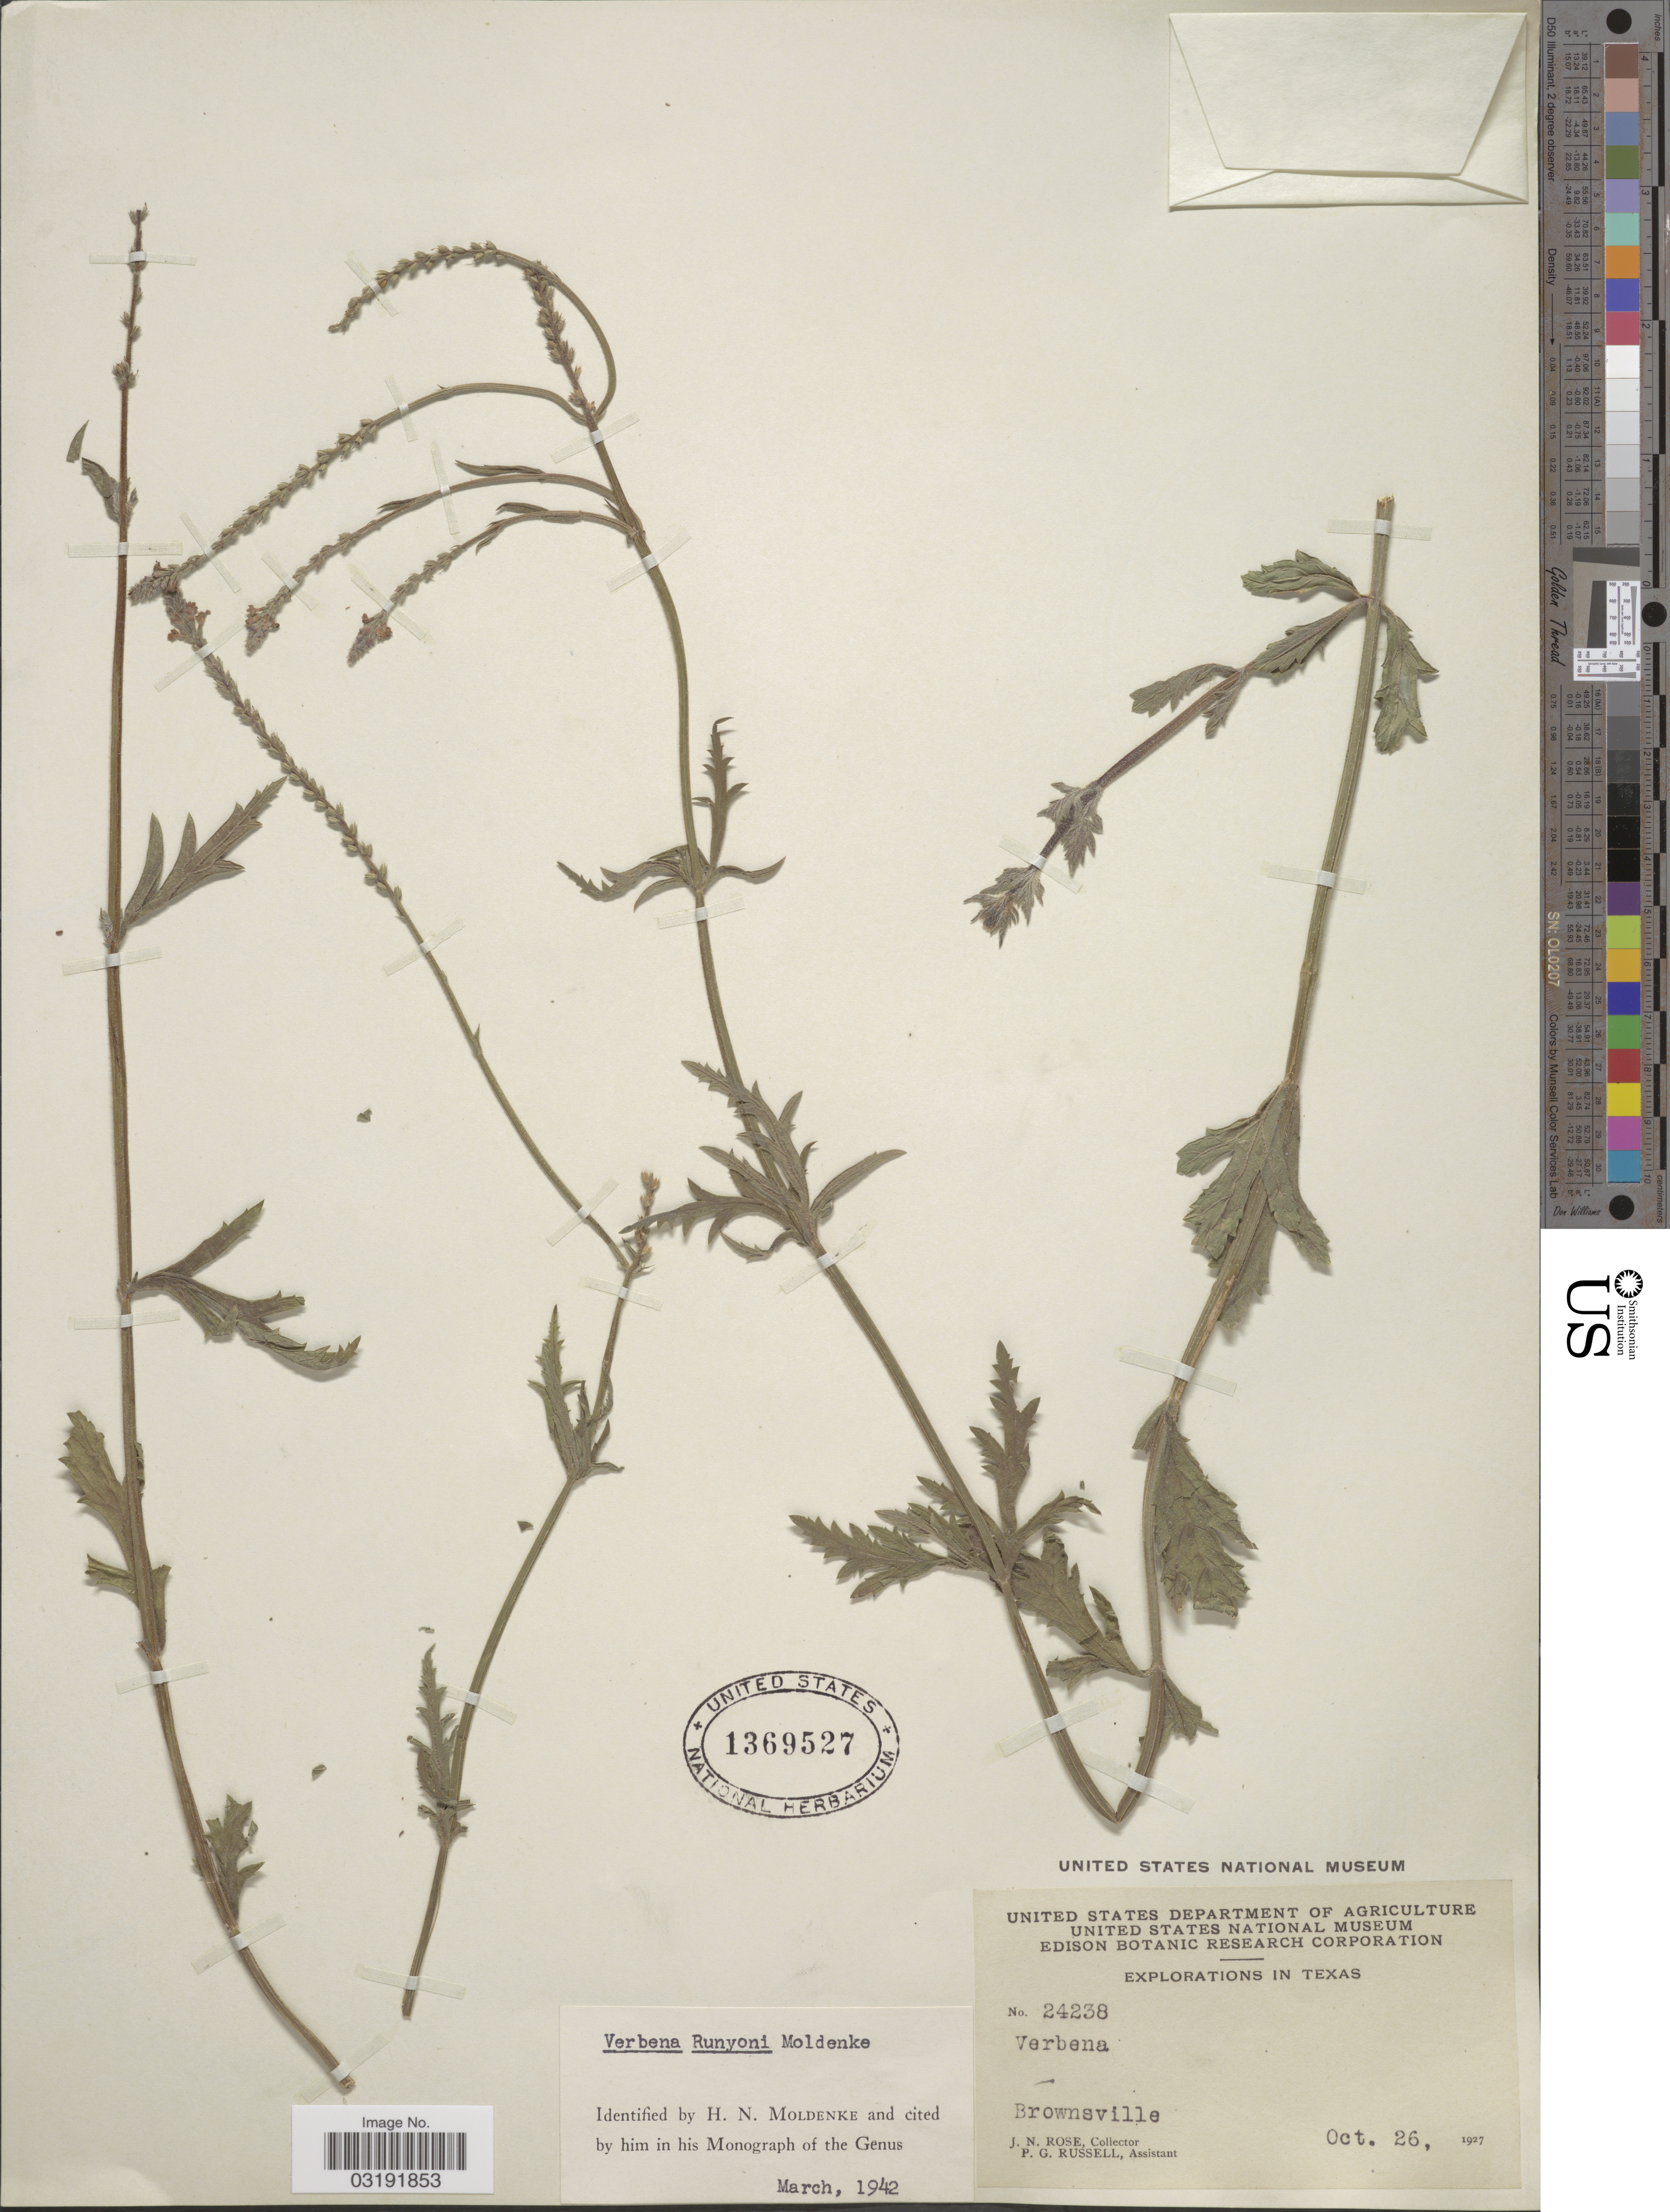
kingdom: Plantae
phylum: Tracheophyta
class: Magnoliopsida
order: Lamiales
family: Verbenaceae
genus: Verbena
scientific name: Verbena neomexicana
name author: (A. Gray) Small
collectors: J. N. Rose & P. G. Russell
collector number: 24238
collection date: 1927-10-26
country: United States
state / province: Texas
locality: Brownsville.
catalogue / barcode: US 1369527